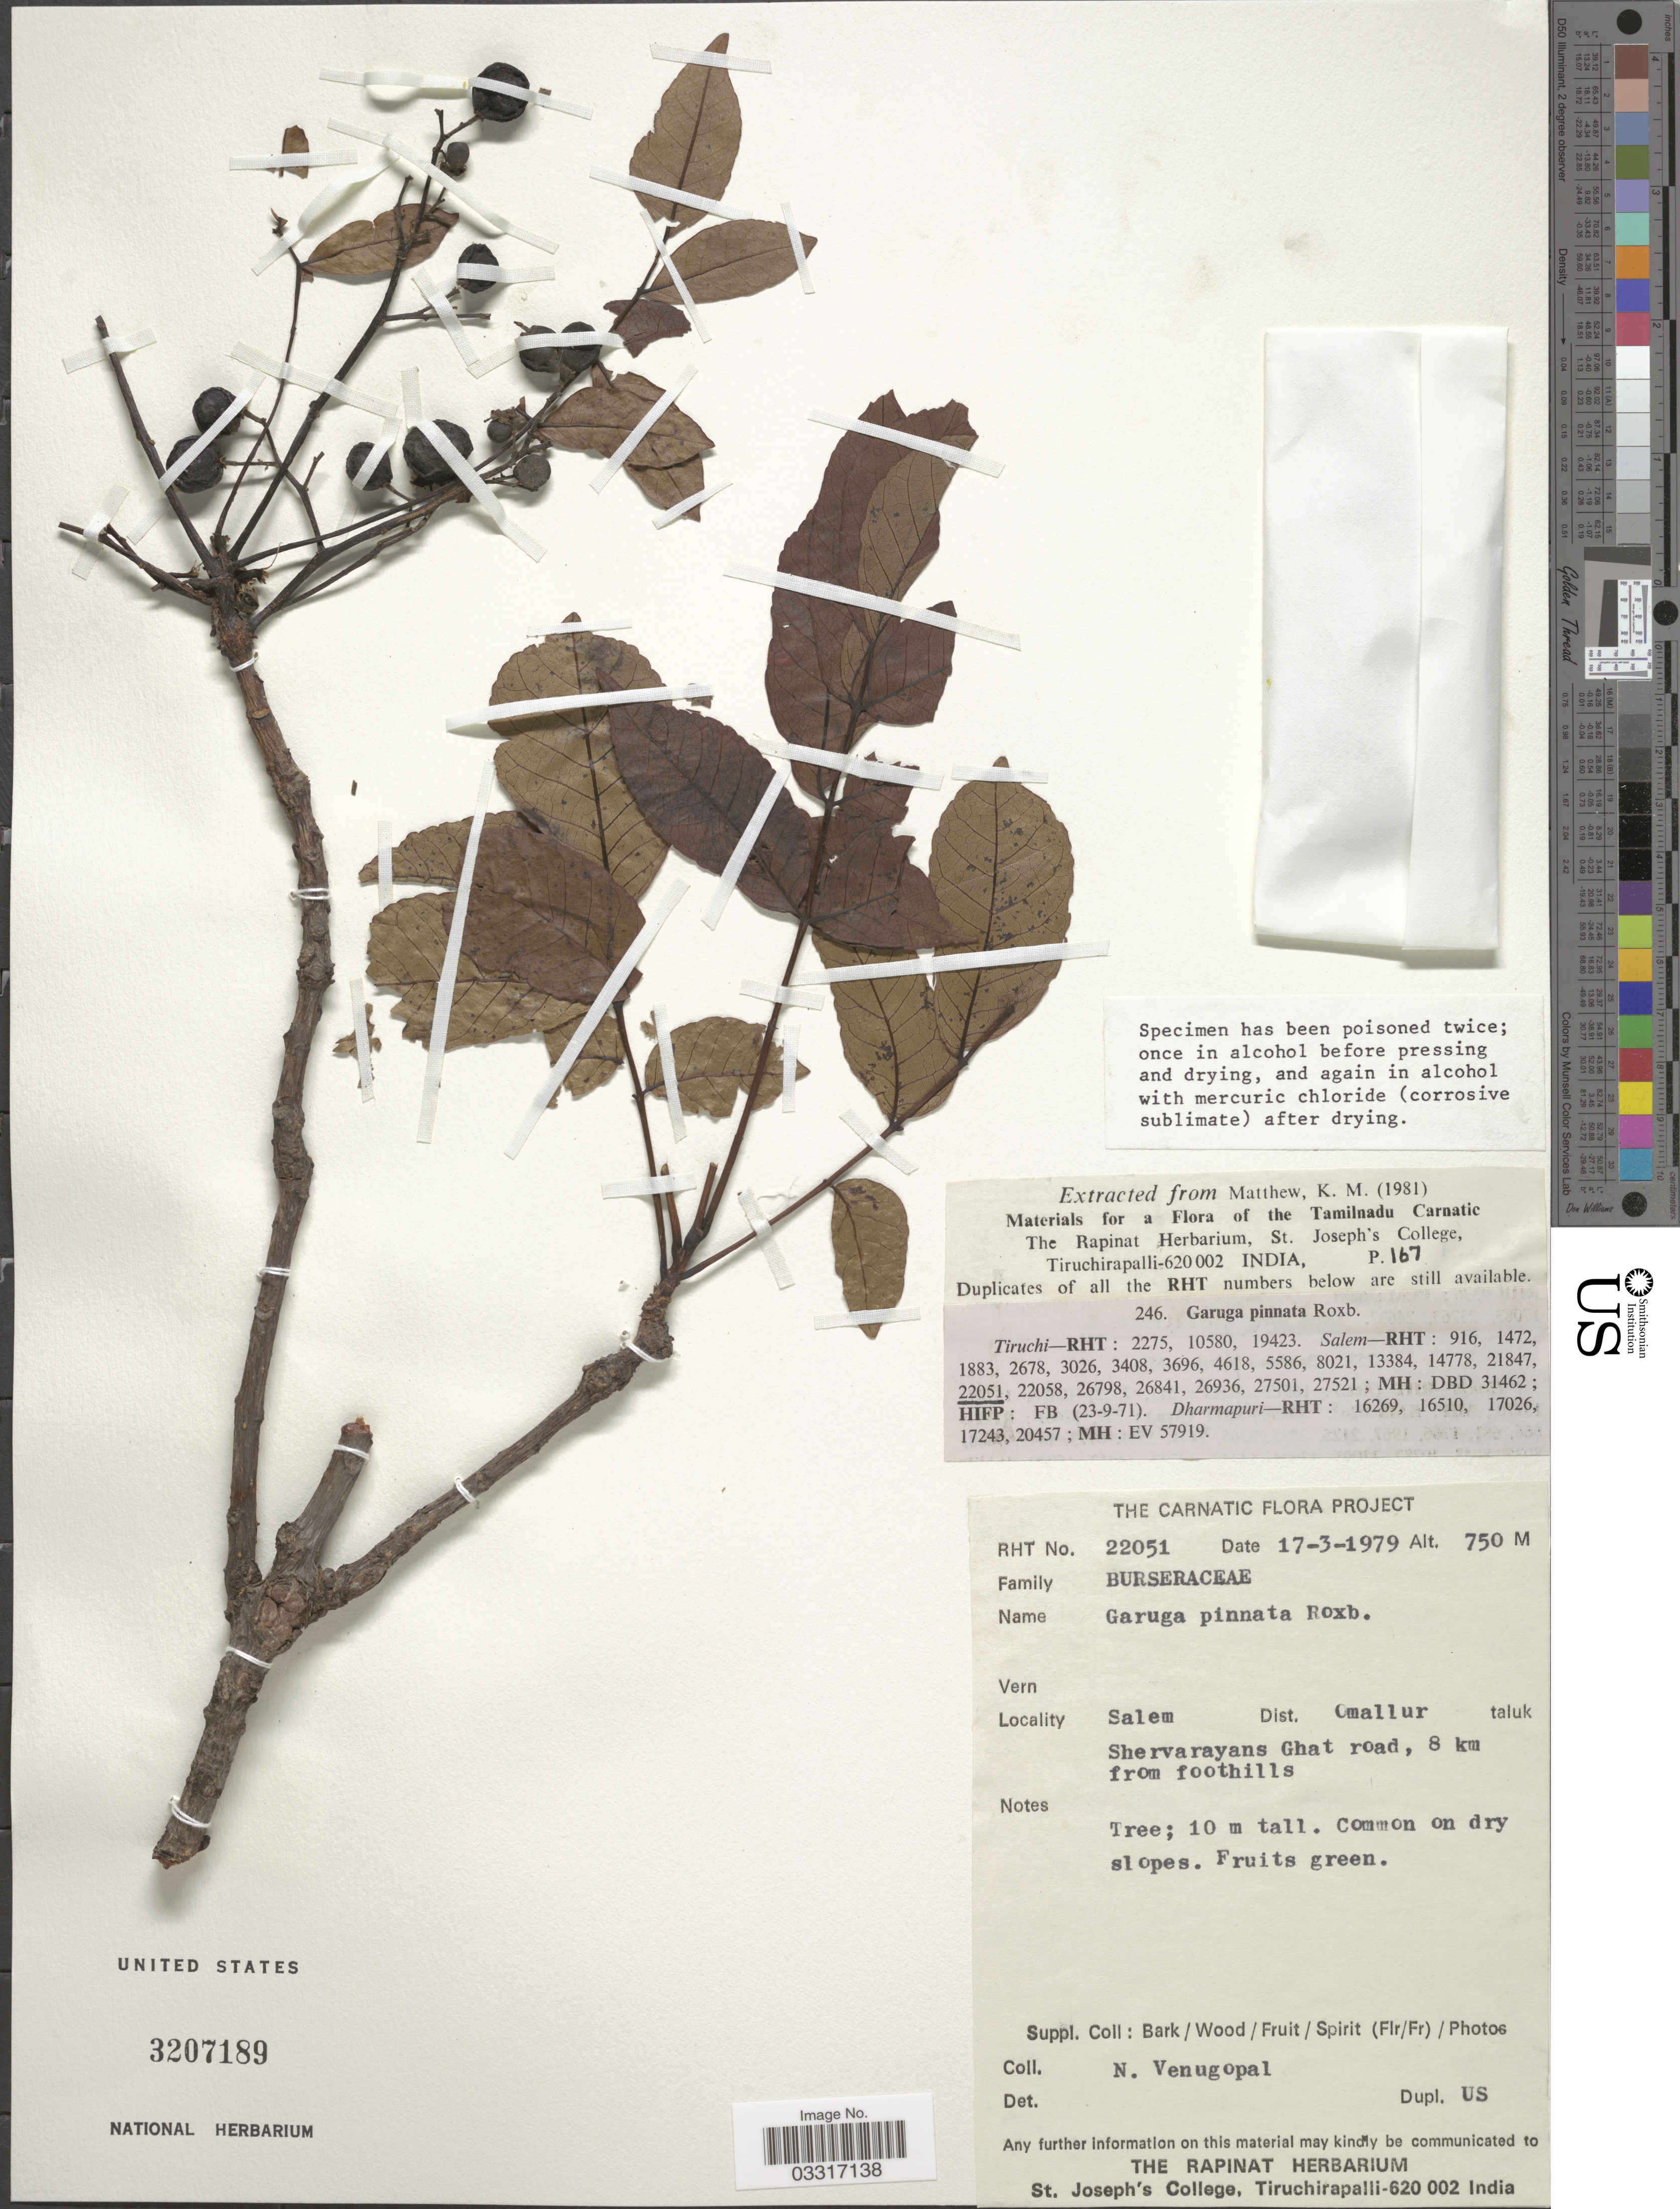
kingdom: Plantae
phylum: Tracheophyta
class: Magnoliopsida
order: Sapindales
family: Burseraceae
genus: Garuga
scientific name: Garuga pinnata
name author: Roxb.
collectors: N. Venugopal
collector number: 22051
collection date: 1979-03-17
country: India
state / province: Tamil Nadu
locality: Salem. Dist. Omallur taluk. Shervarayans Ghat road, 8 km from foothills.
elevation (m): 750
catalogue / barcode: US 3207189